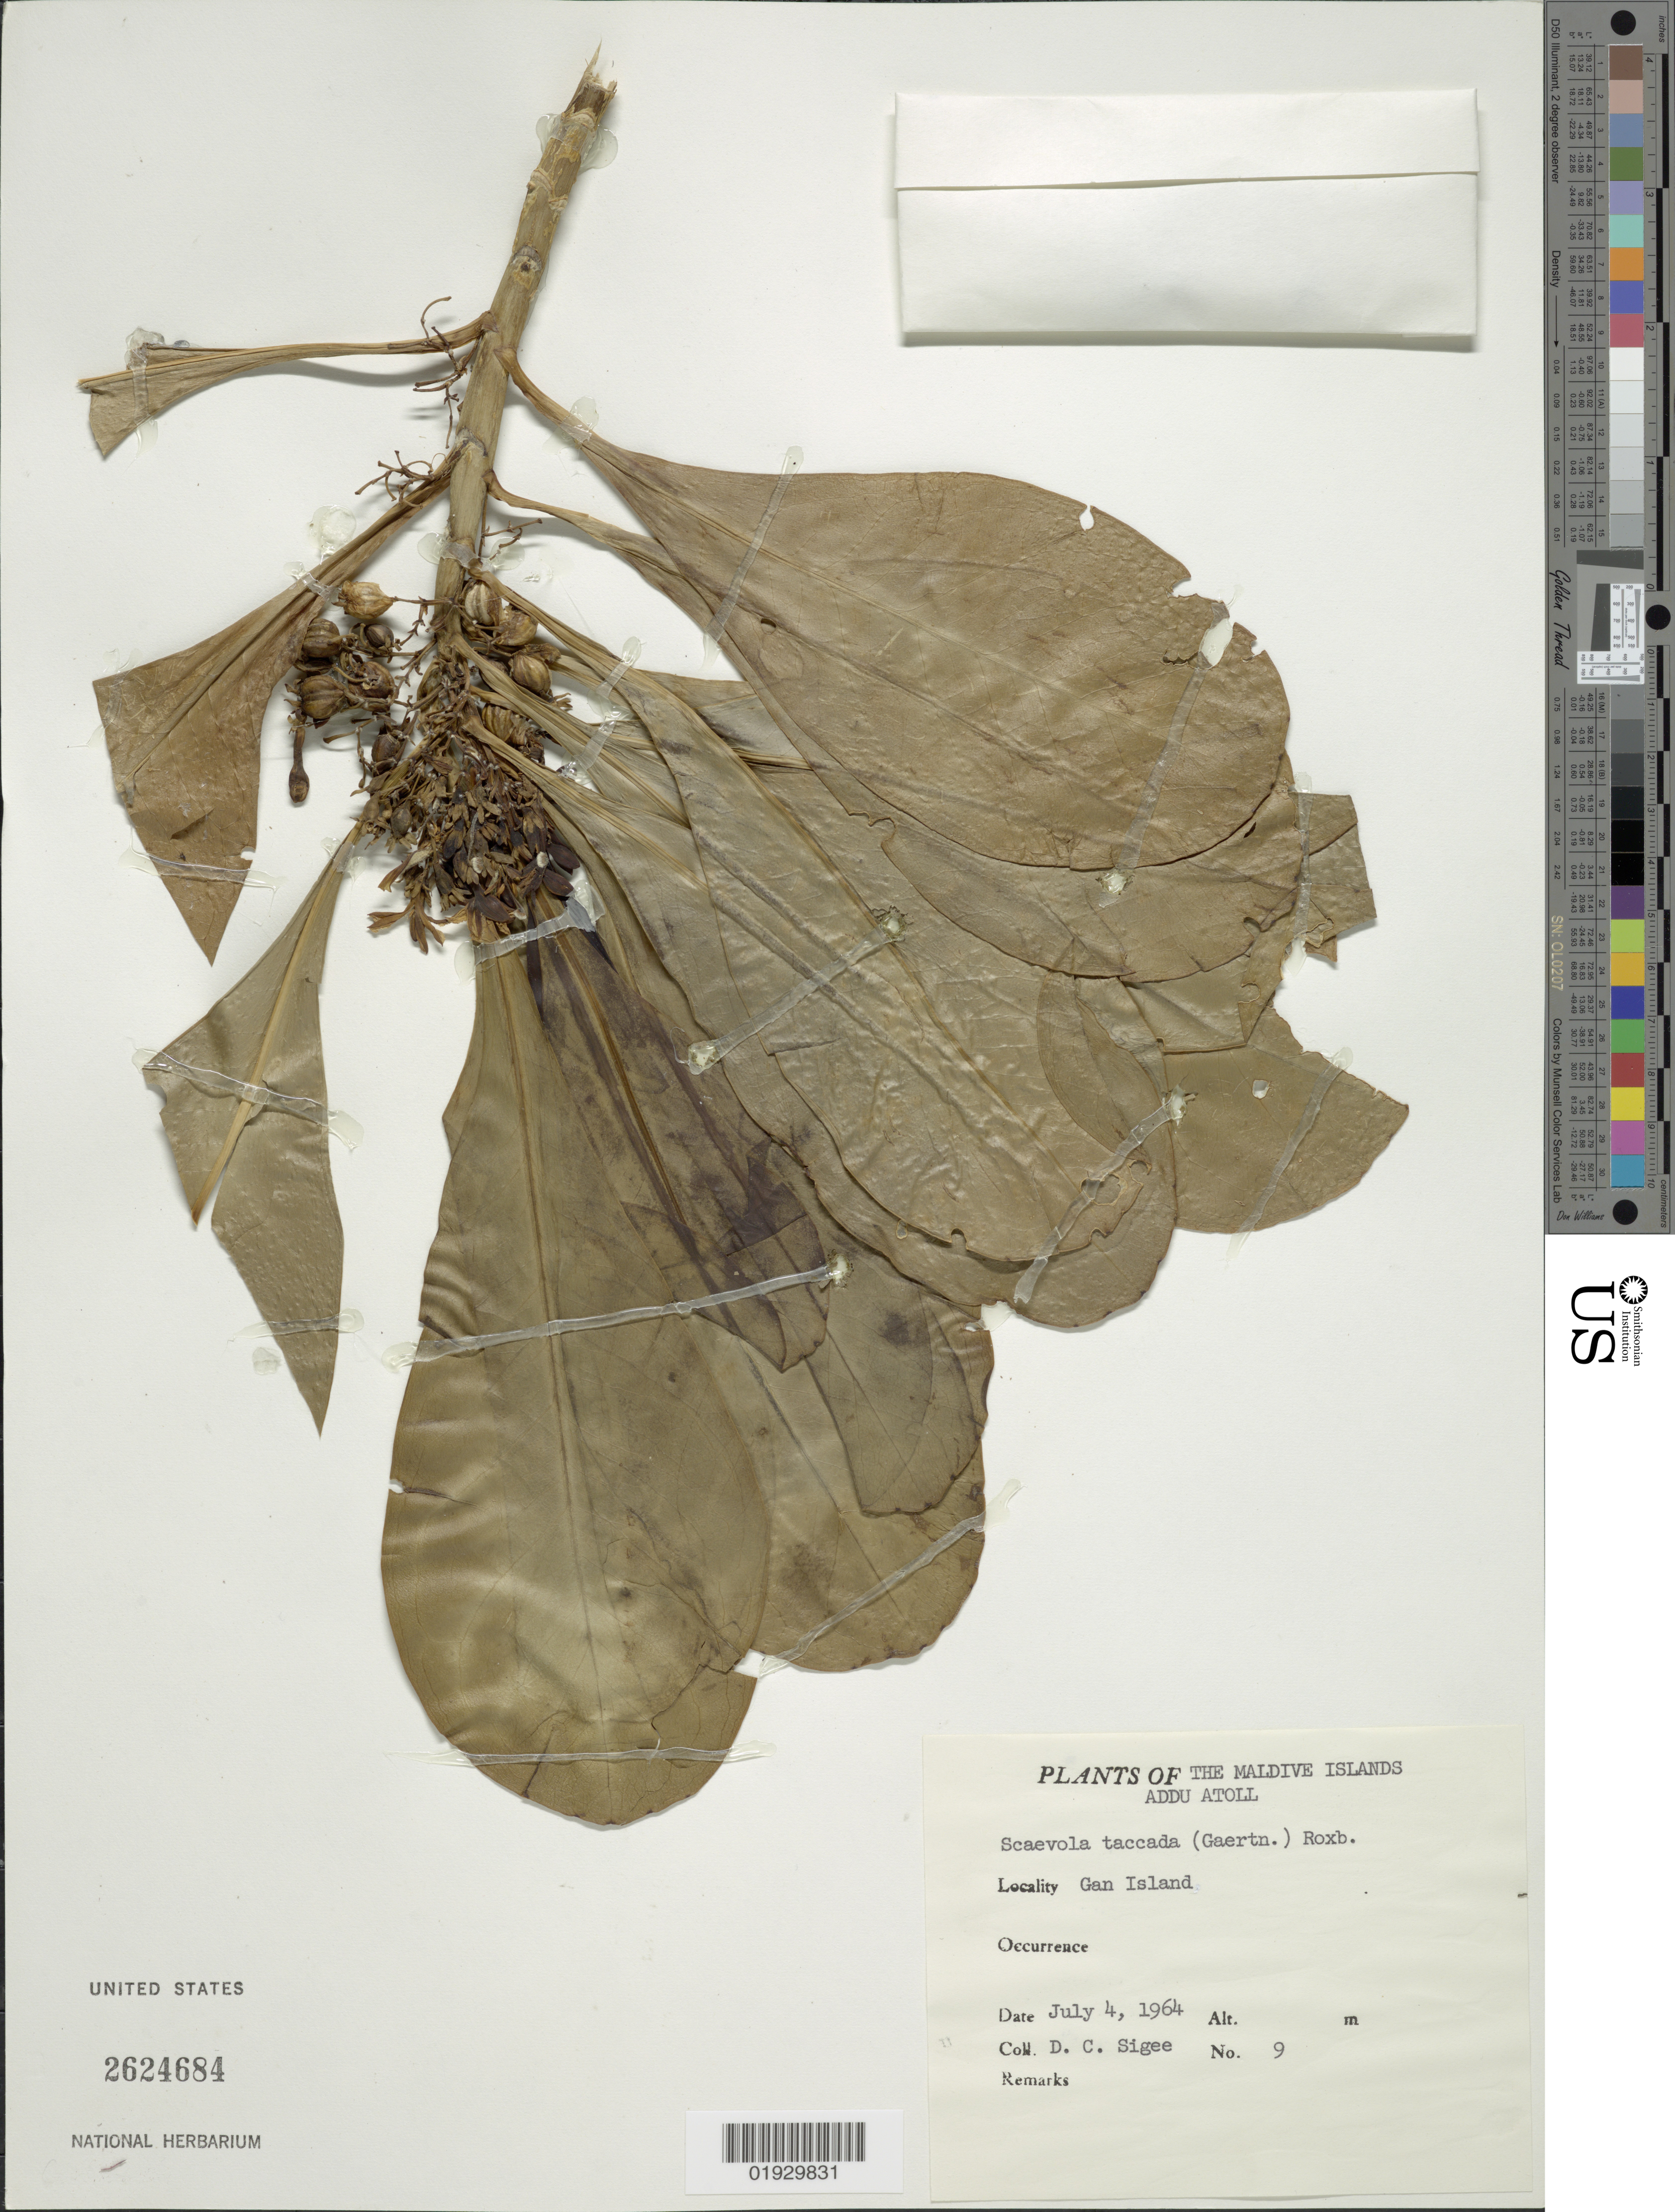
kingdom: Plantae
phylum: Tracheophyta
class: Magnoliopsida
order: Asterales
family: Goodeniaceae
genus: Scaevola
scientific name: Scaevola taccada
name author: (Gaertn.) Roxb.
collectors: D. C. Sigee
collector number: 9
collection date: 1964-07-04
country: Maldive Islands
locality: Addu Atoll. Gan Island.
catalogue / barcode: US 2624684